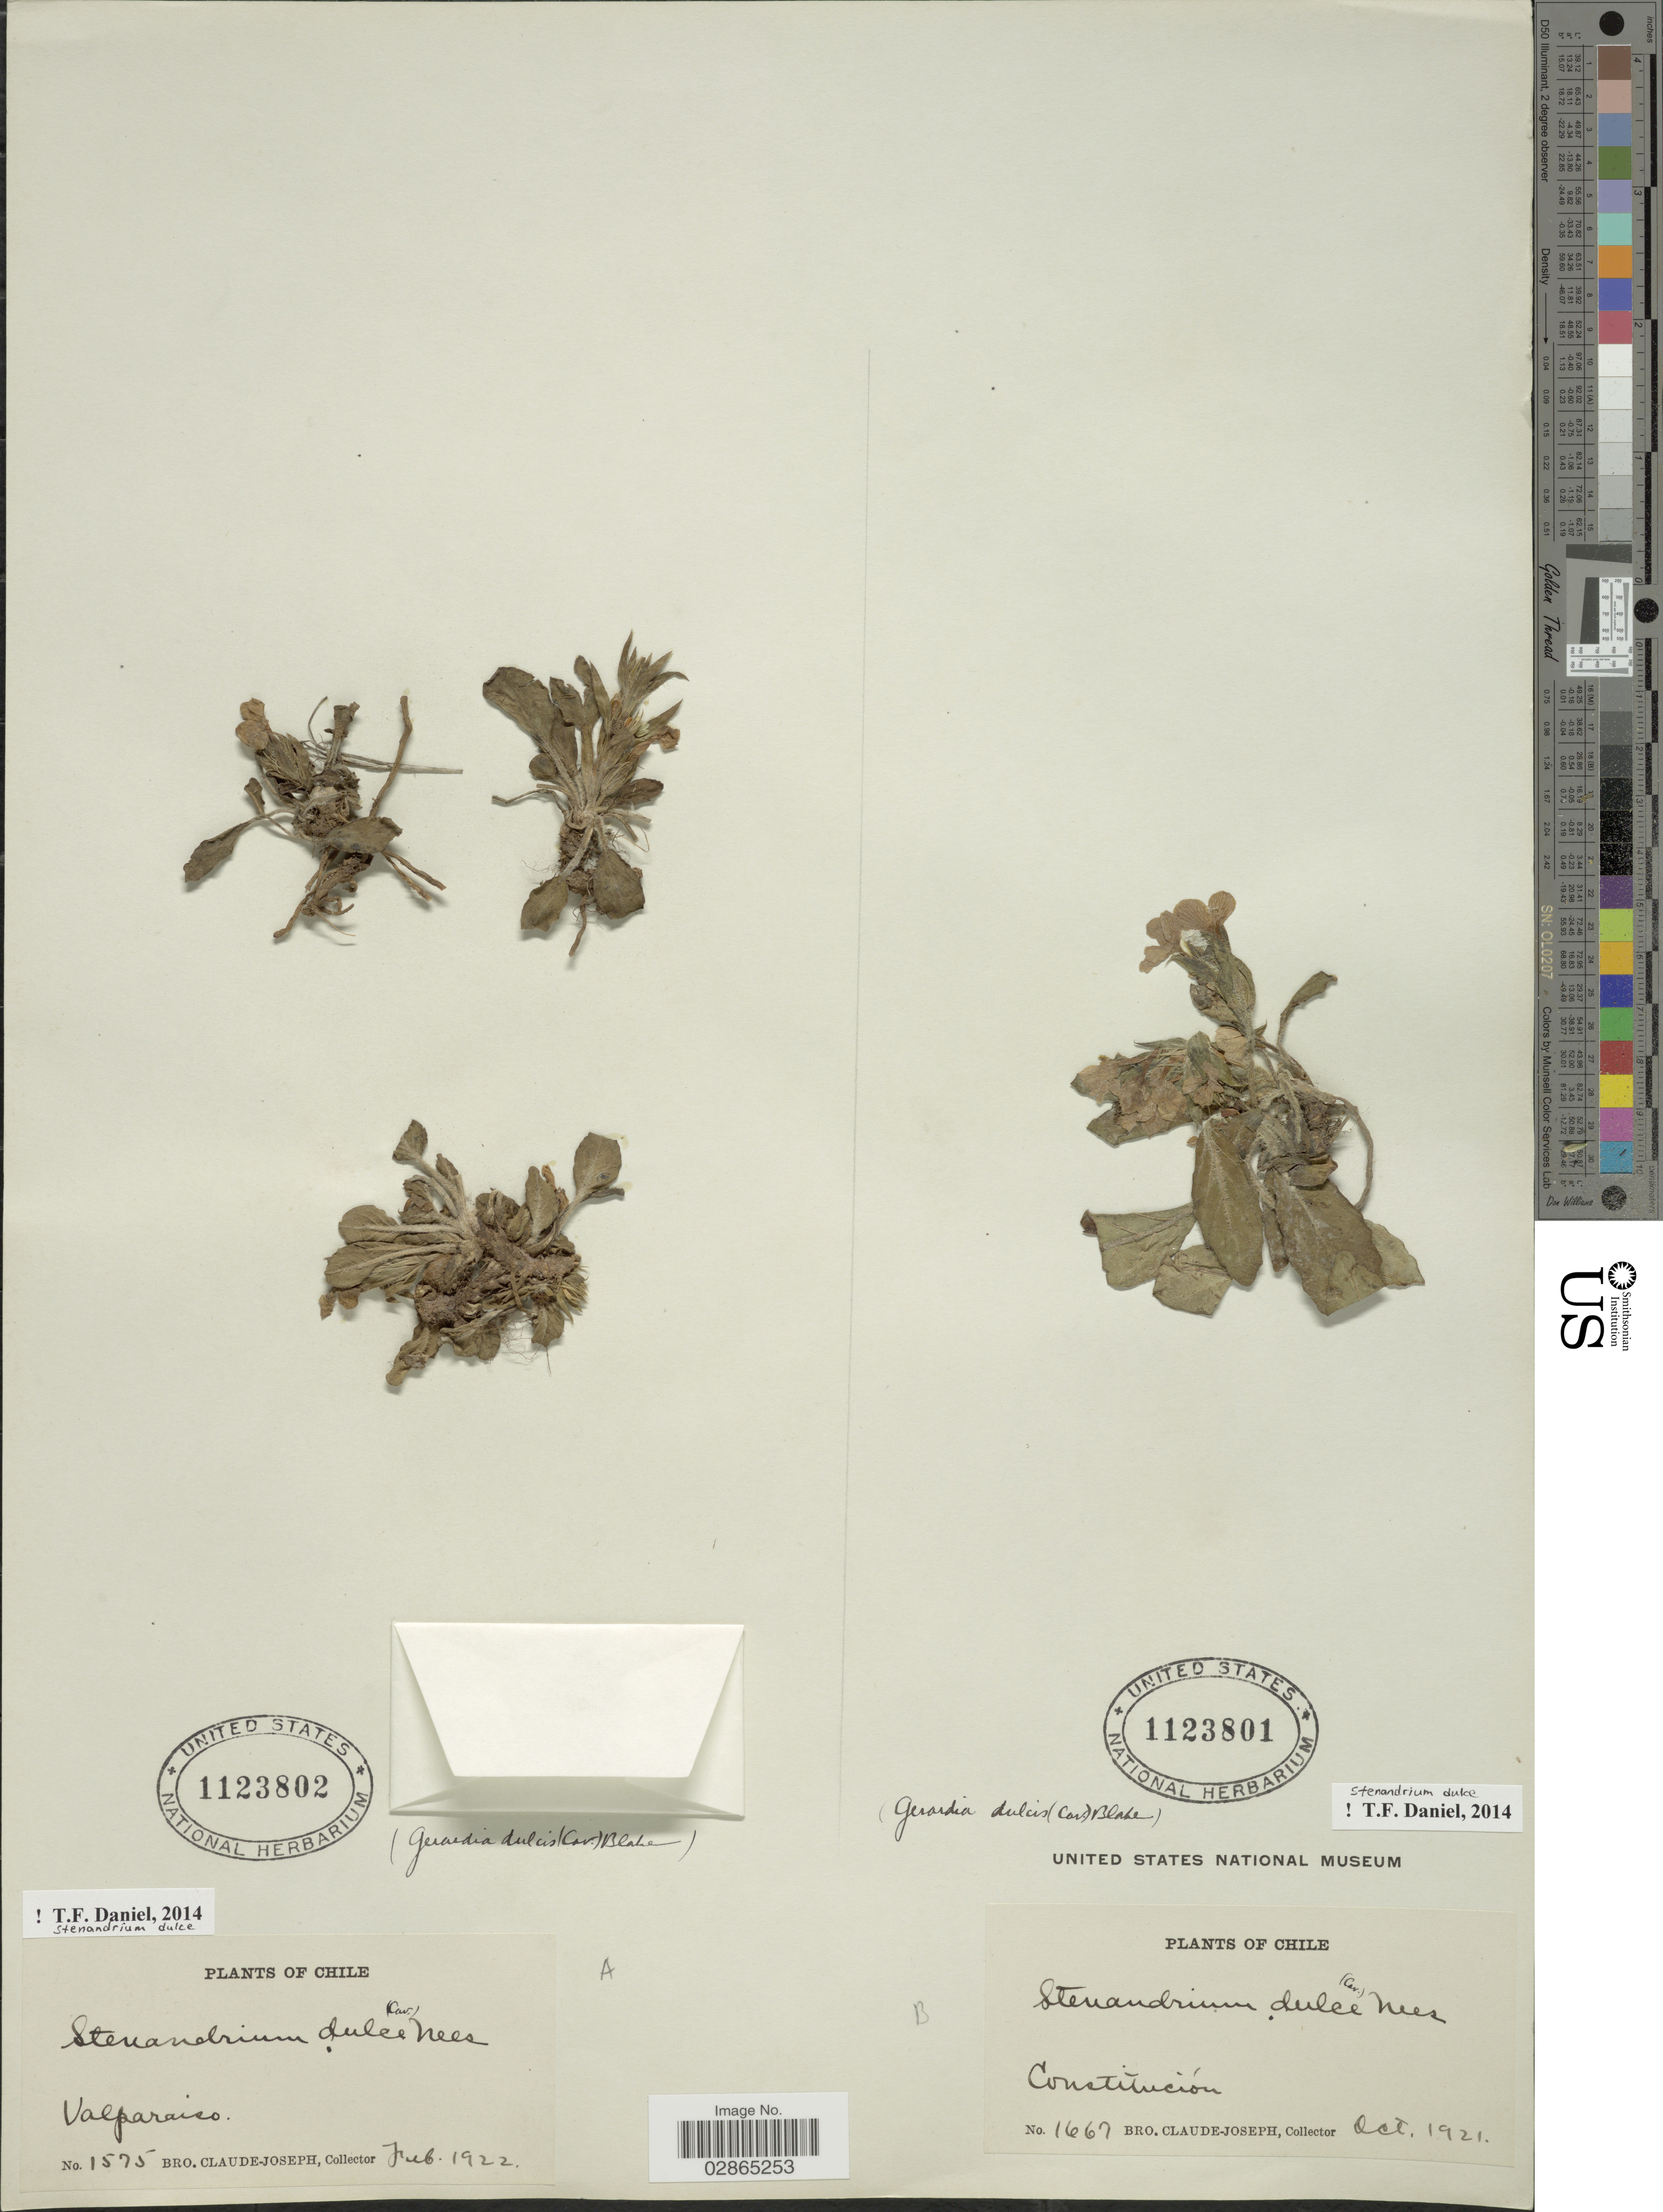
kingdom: Plantae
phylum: Tracheophyta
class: Magnoliopsida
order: Lamiales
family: Acanthaceae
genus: Stenandrium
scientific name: Stenandrium dulce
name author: (Cav.) Nees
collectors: Bro. Claude-Joseph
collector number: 1667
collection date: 1921-10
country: Chile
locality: Constitución.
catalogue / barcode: US 1123801-2